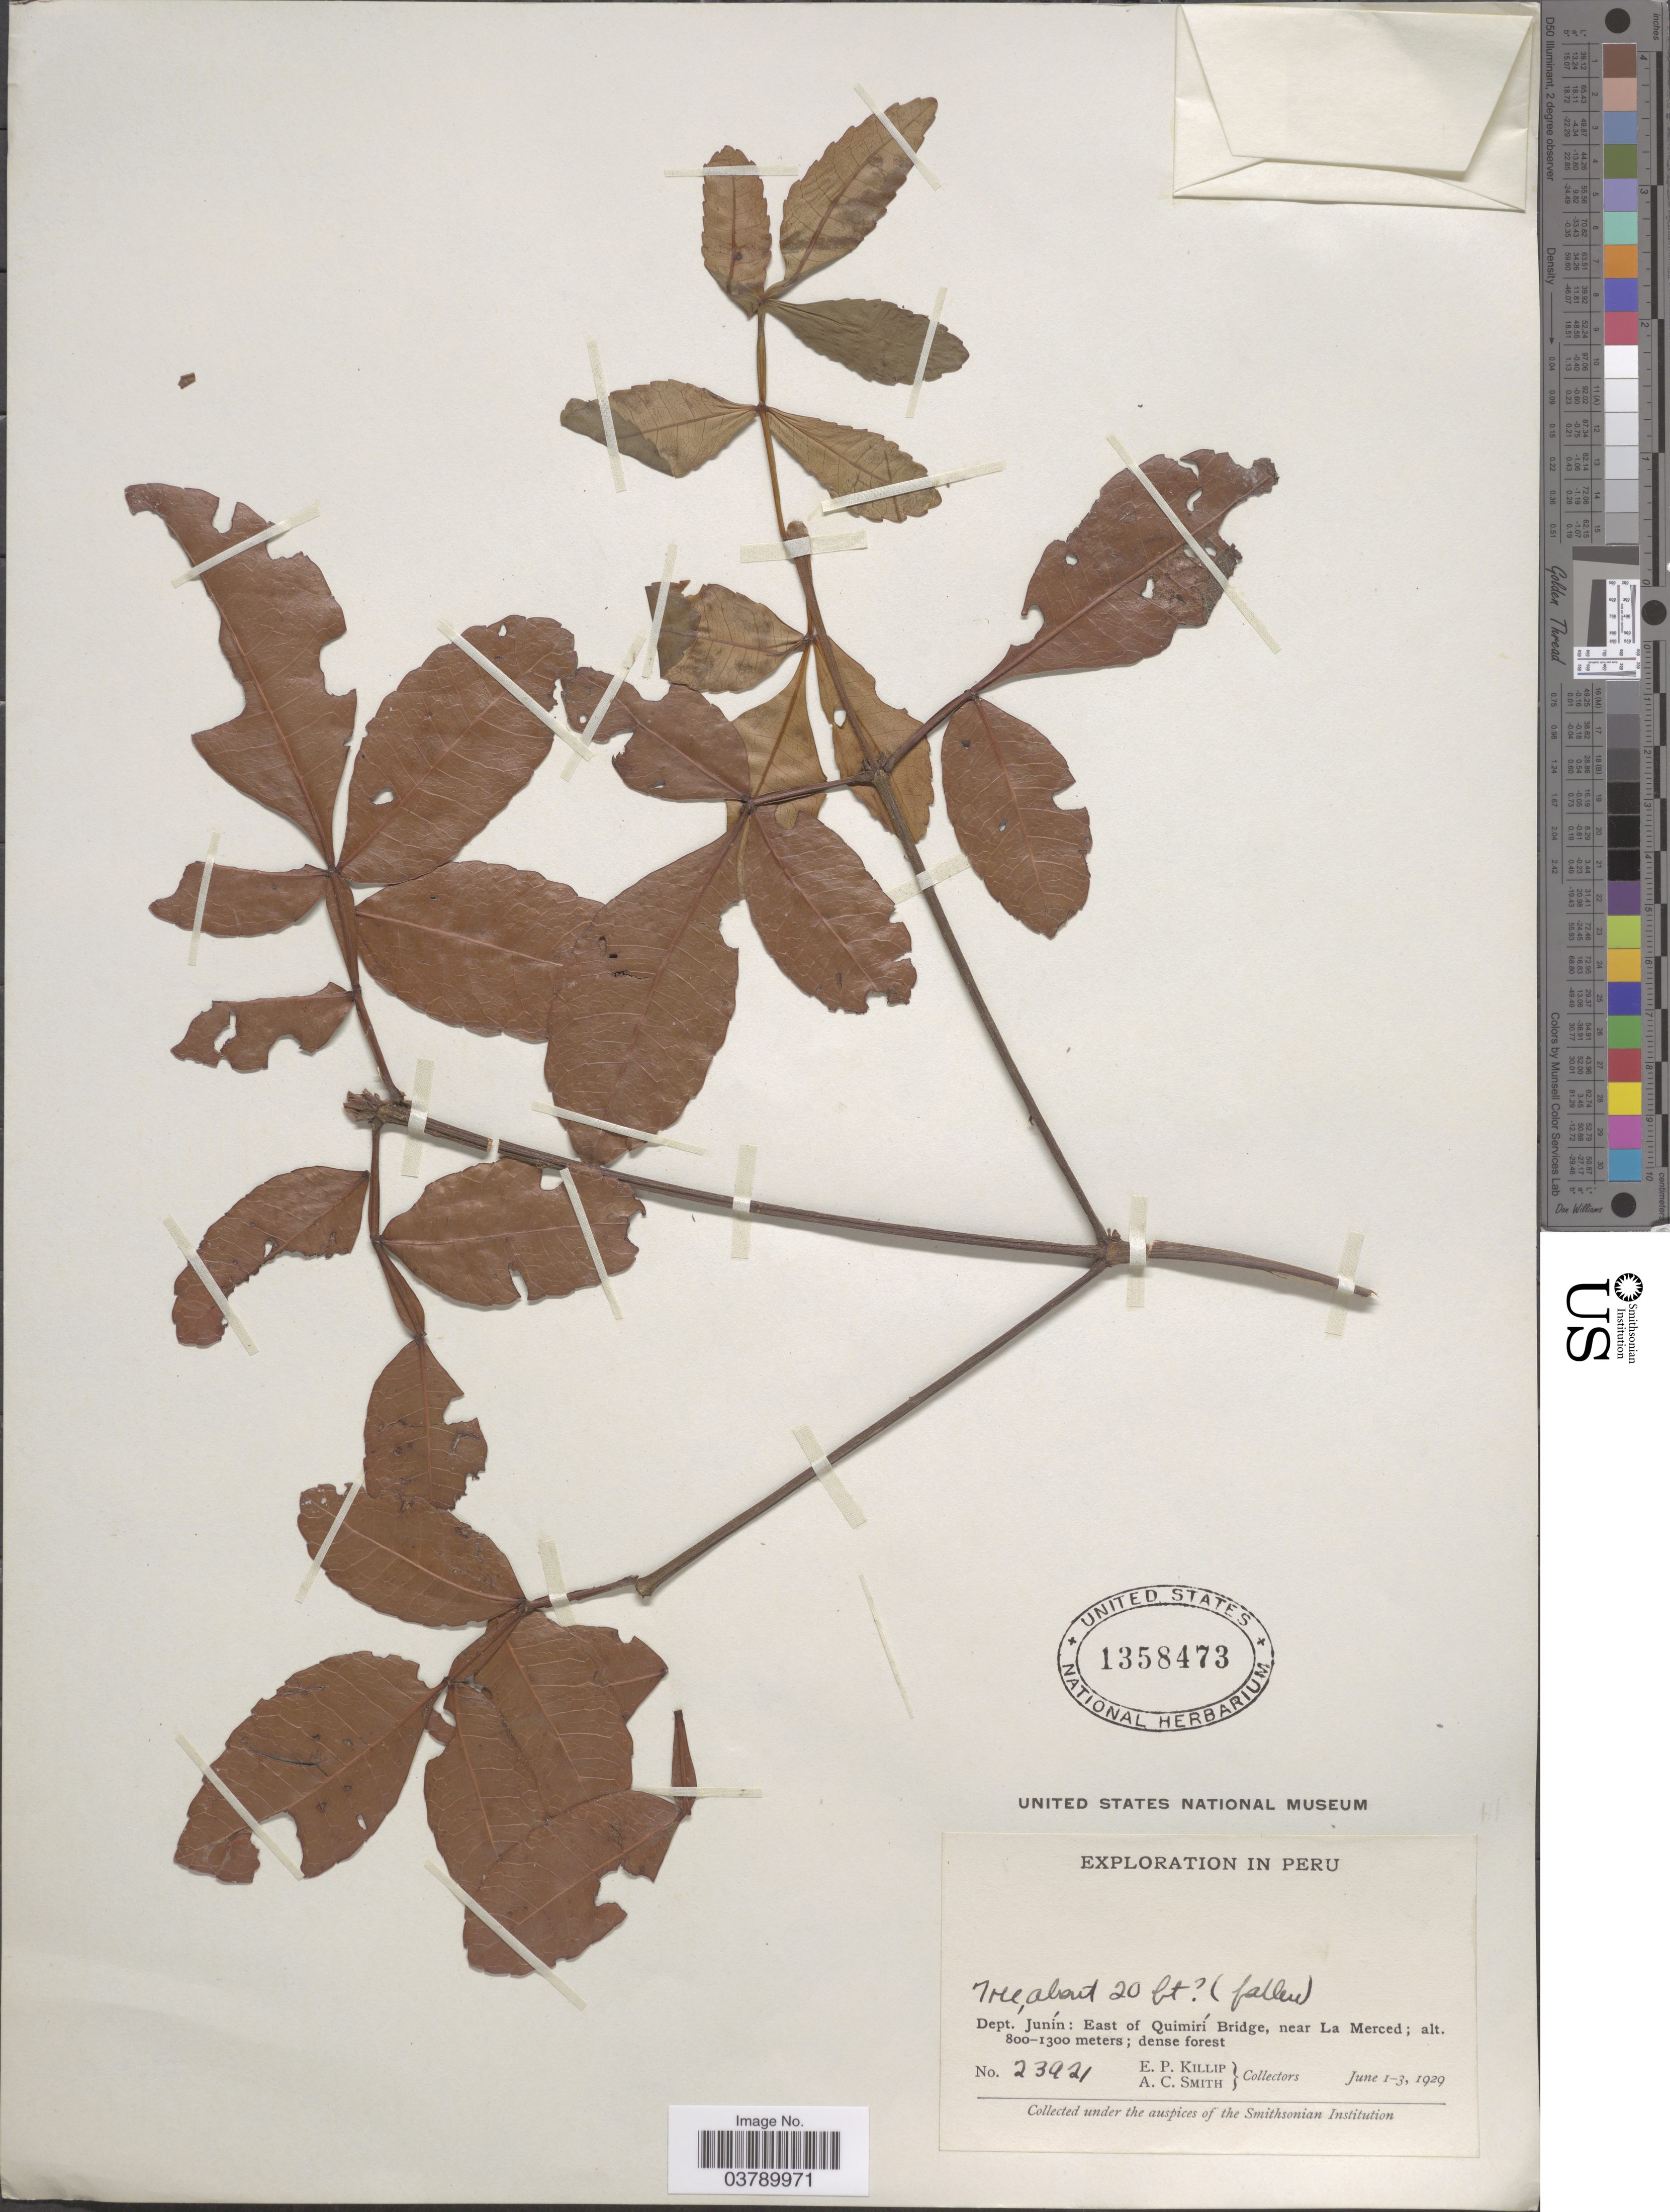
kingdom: Plantae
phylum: Tracheophyta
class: Magnoliopsida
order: Oxalidales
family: Cunoniaceae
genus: Weinmannia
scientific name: Weinmannia sp.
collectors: E. P. Killip & A. C. Smith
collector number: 23921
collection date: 1929-06-01/1929-06-03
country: Peru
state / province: Junín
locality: Dept. Junín: East of Quimirí Bridge, near La Merced.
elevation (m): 800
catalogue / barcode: US 1358473